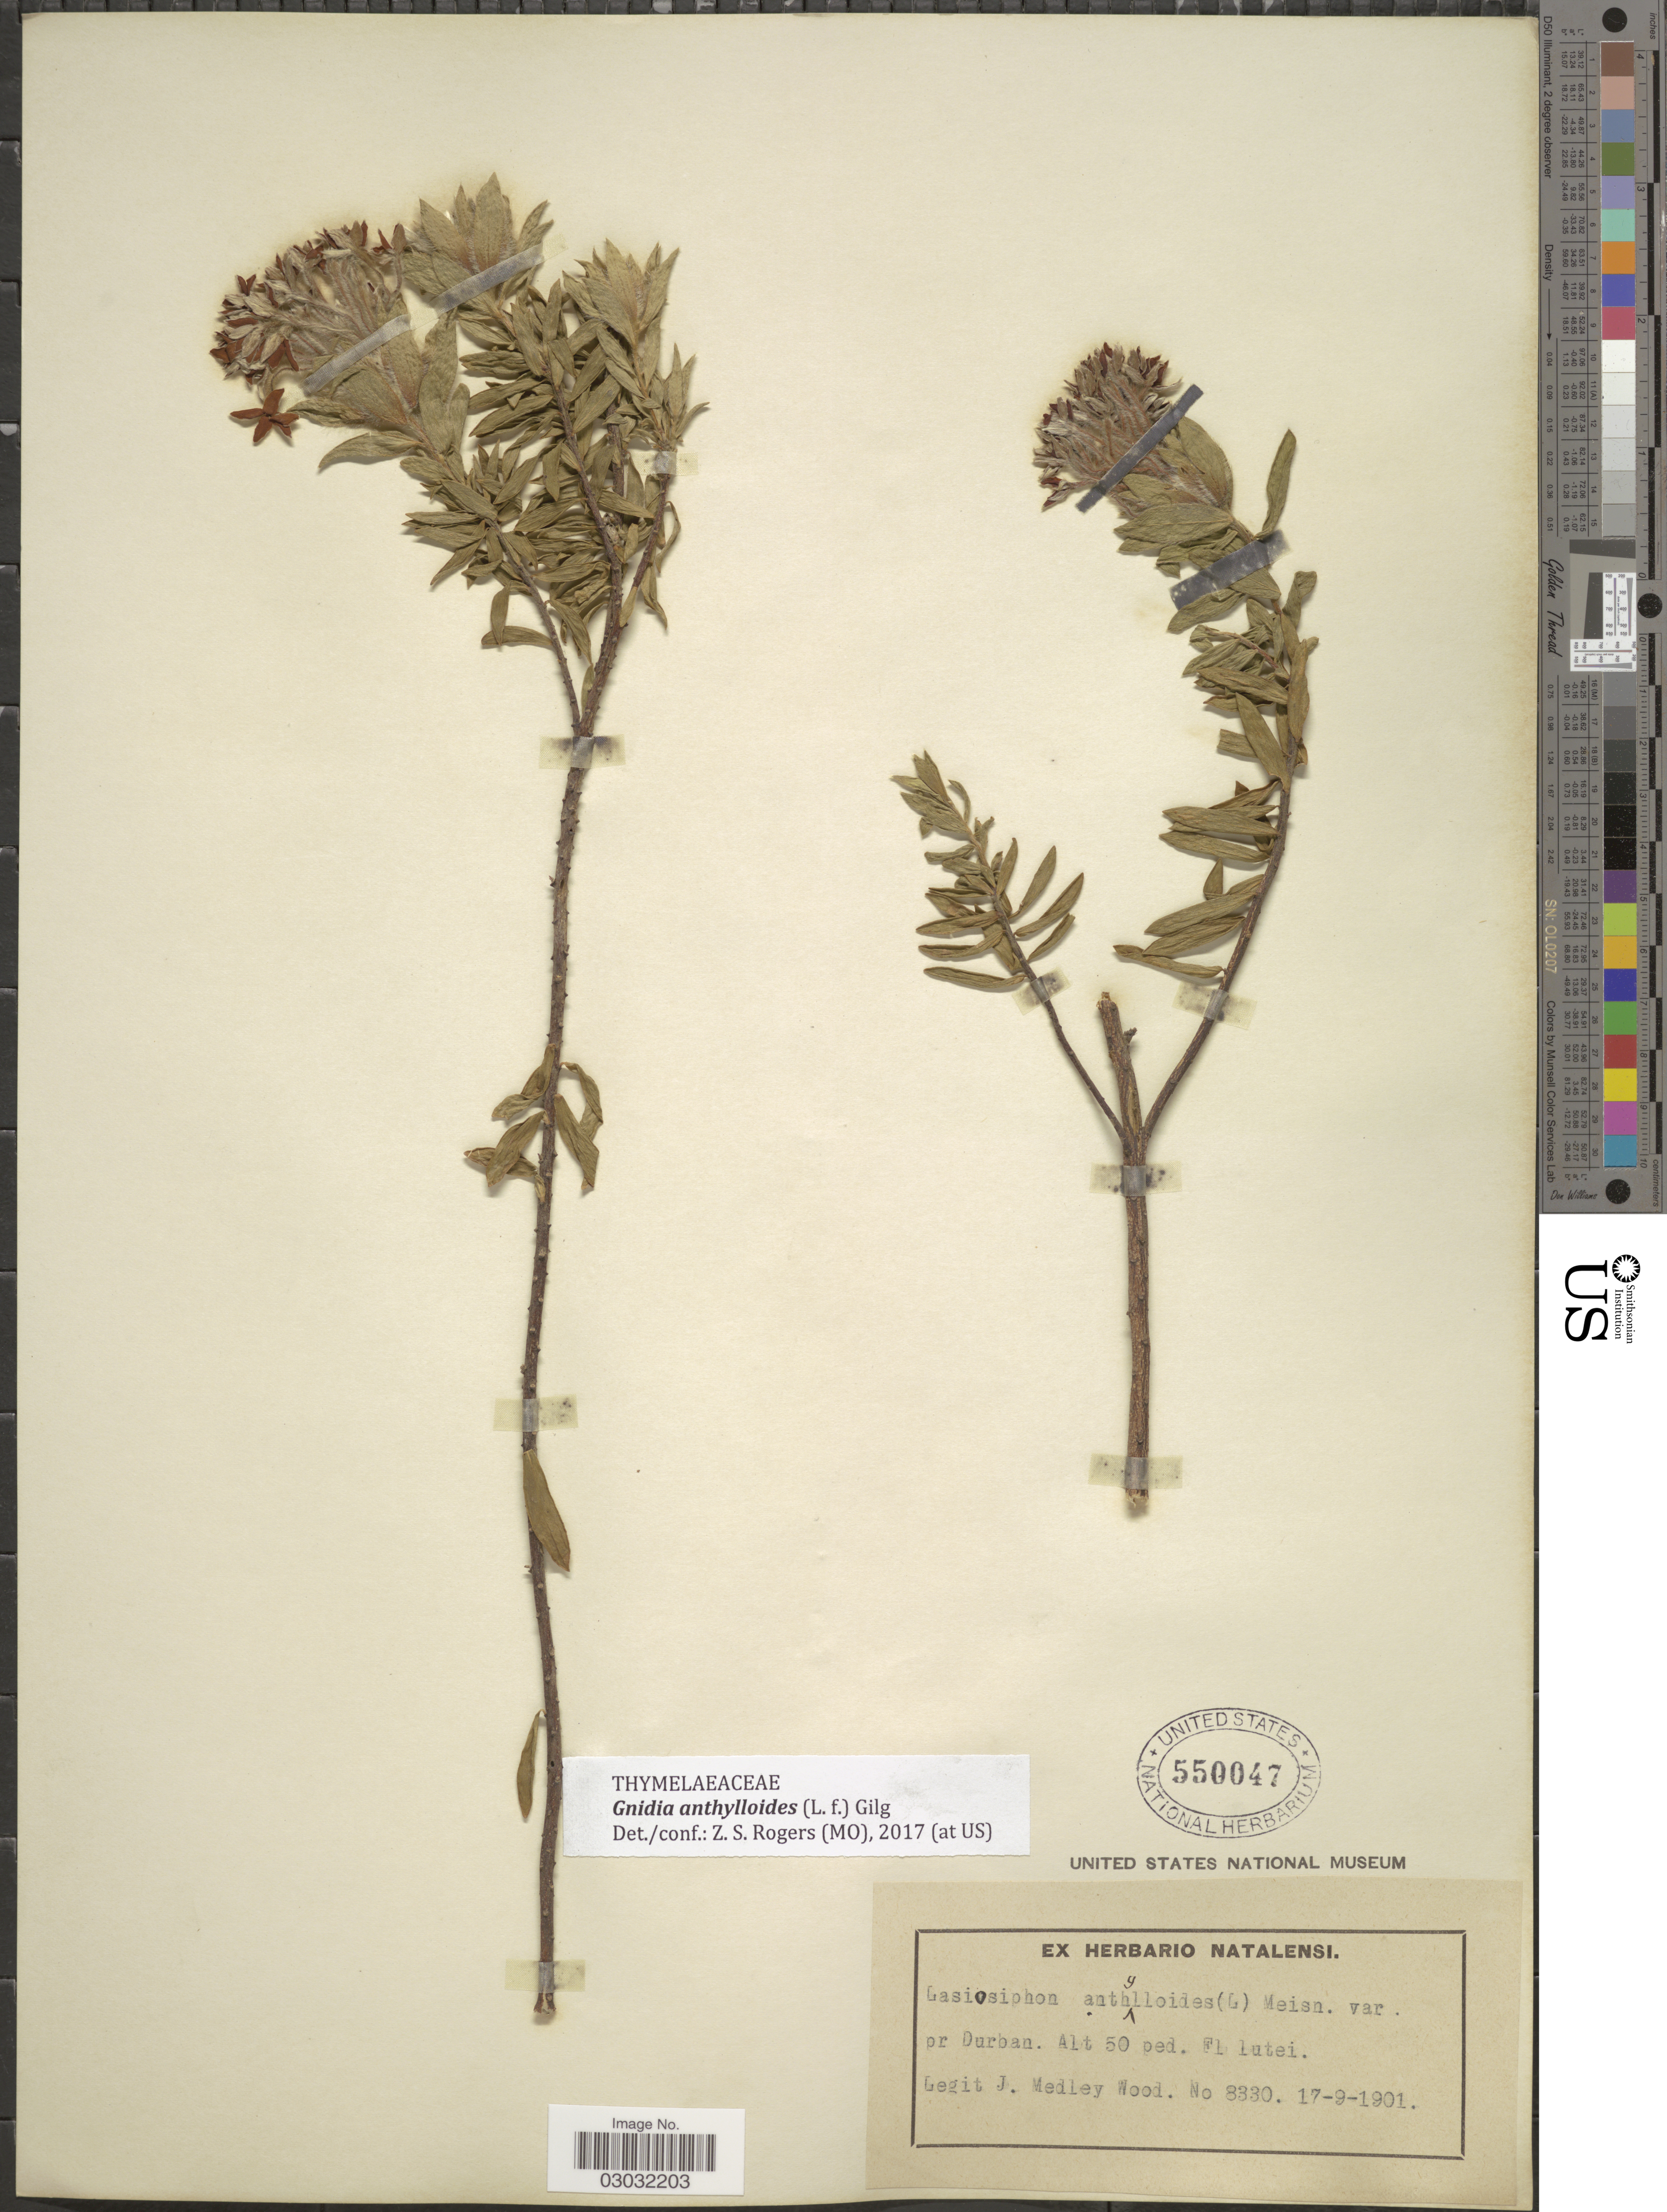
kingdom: Plantae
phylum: Tracheophyta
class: Magnoliopsida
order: Malvales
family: Thymelaeaceae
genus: Lasiosiphon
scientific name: Lasiosiphon anthylloides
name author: (L. f.) Meisn.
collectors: J. Medley Wood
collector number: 8330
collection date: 1901-09-17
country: South Africa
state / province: KwaZulu-Natal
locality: Pr Durban.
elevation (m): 15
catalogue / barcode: US 550047